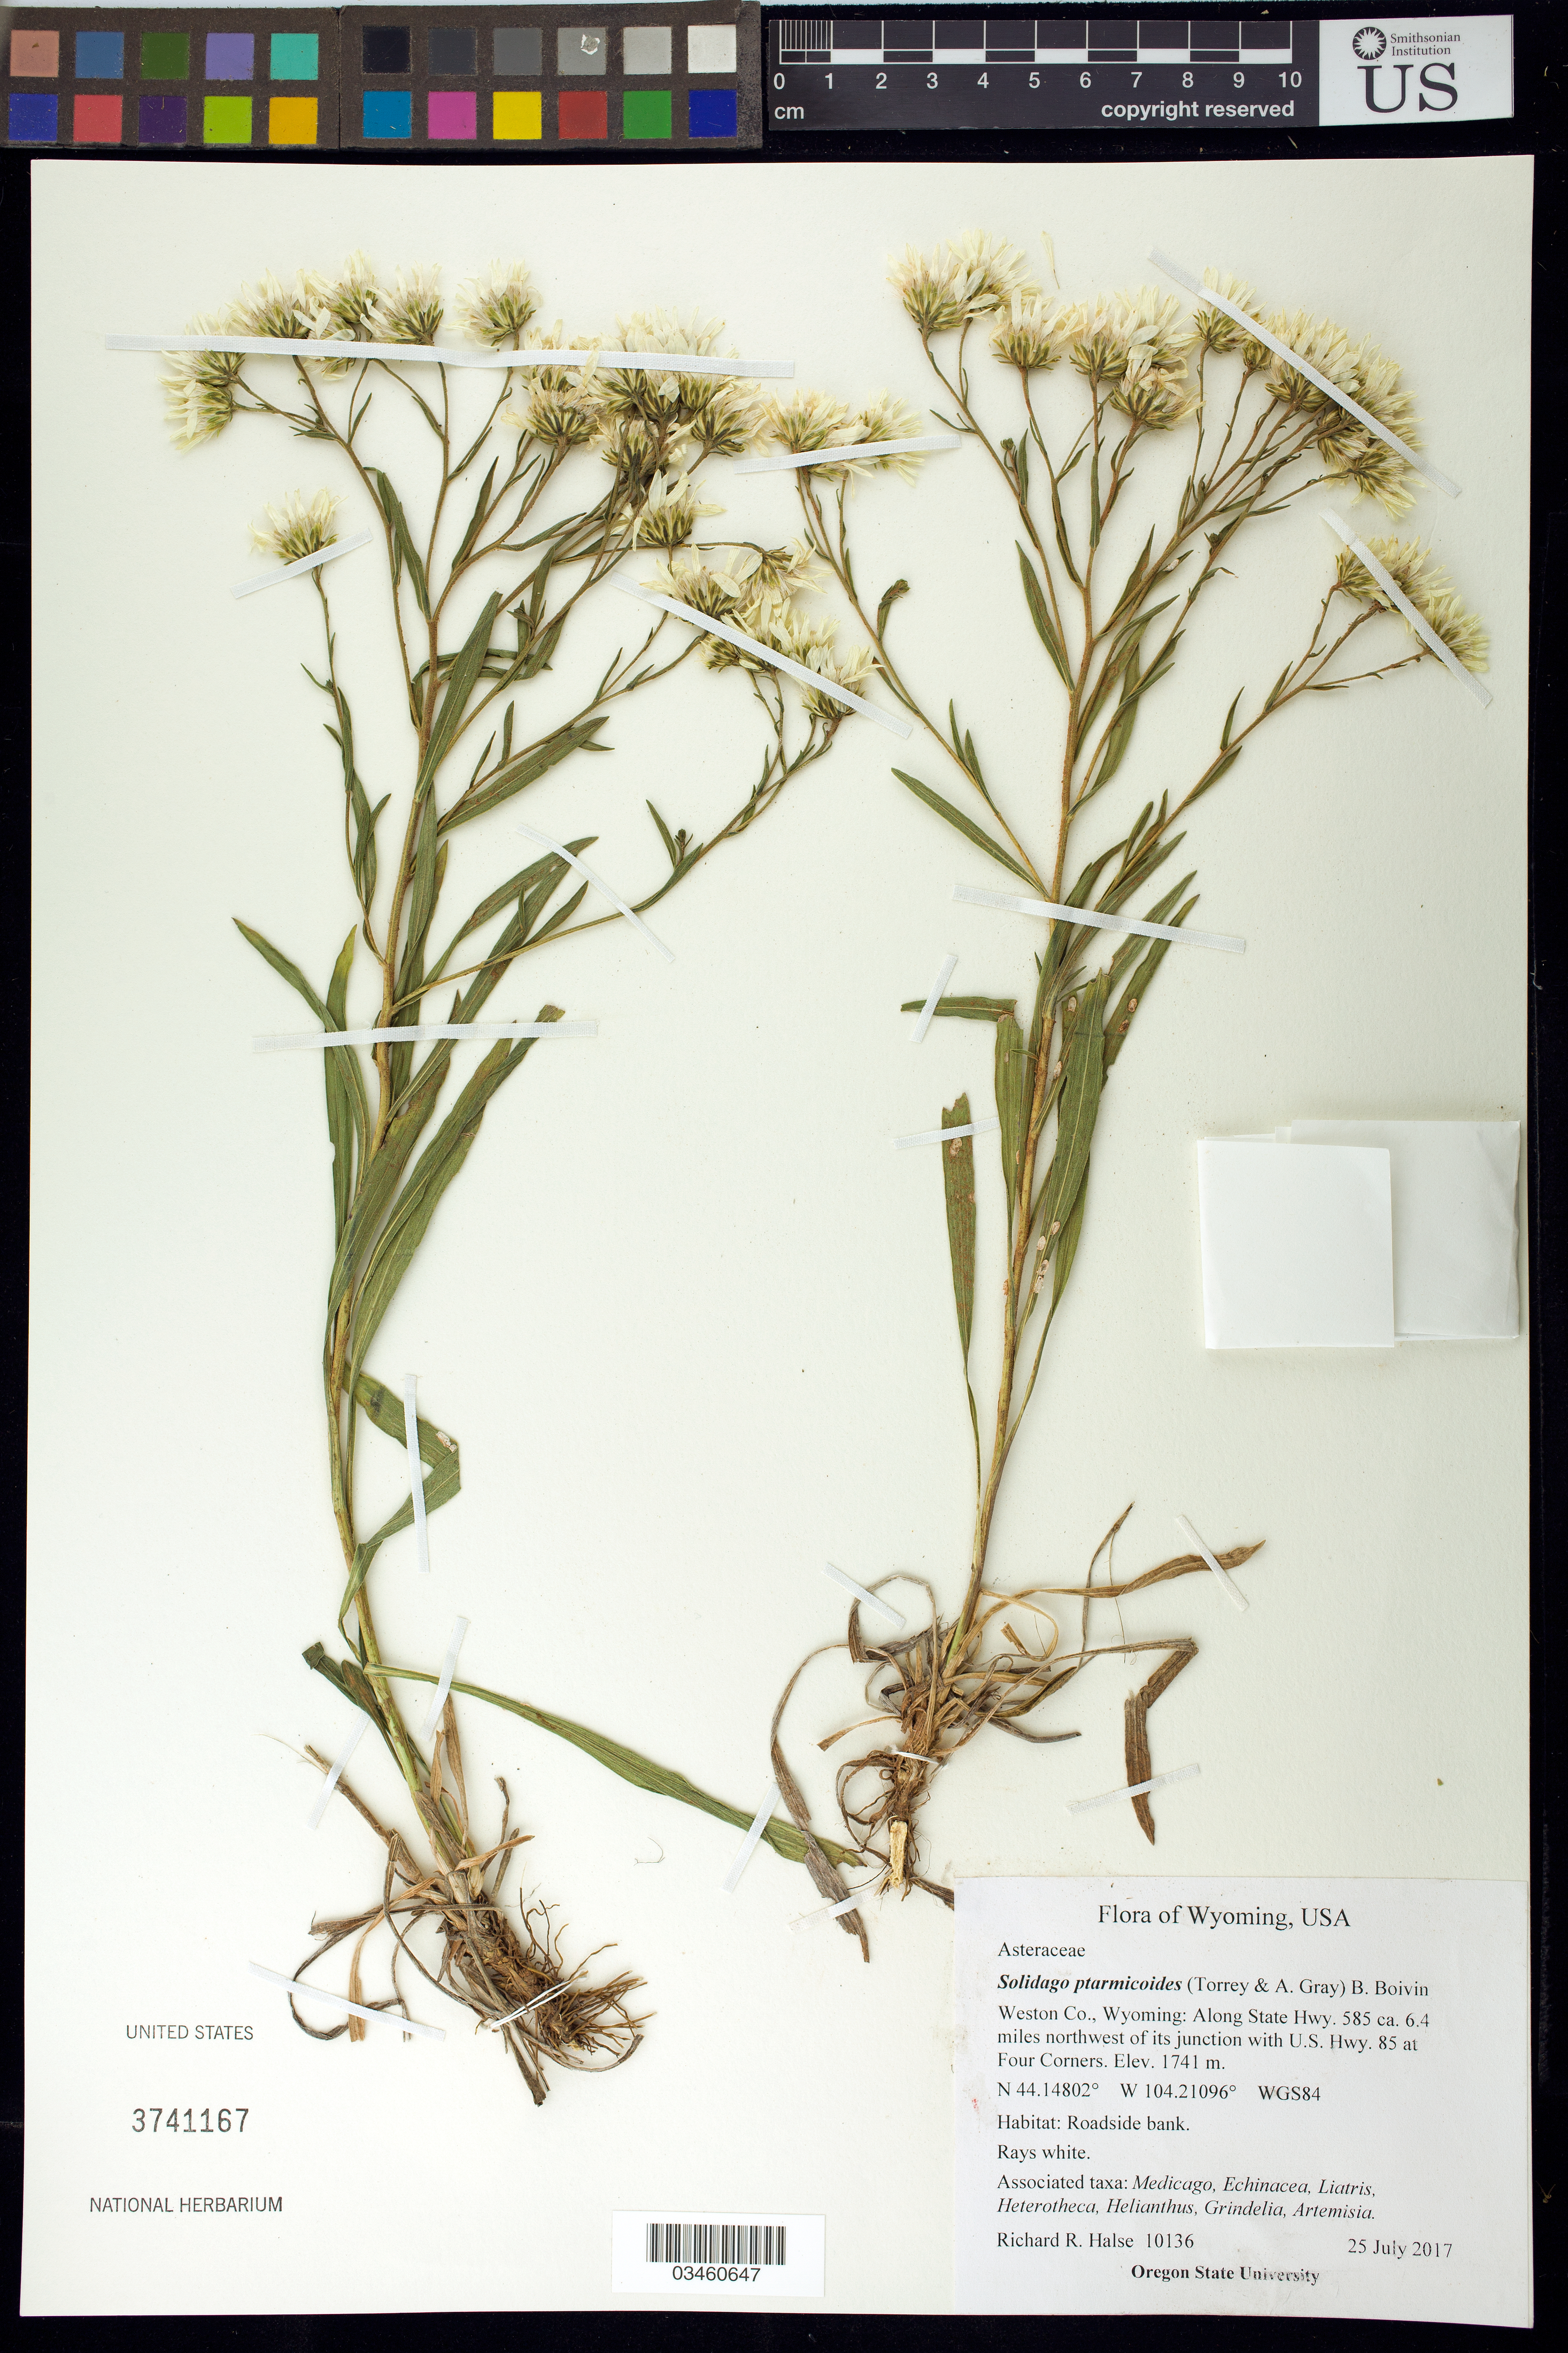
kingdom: Plantae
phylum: Tracheophyta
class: Magnoliopsida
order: Asterales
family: Asteraceae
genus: Solidago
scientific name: Solidago ptarmicoides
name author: (Torr. & A. Gray) B. Boivin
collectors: R. Halse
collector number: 10136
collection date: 2017-07-25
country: United States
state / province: Wyoming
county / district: Weston County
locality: Weston Co., Wyoming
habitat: Roadside bank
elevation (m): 1741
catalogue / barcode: US 3741167